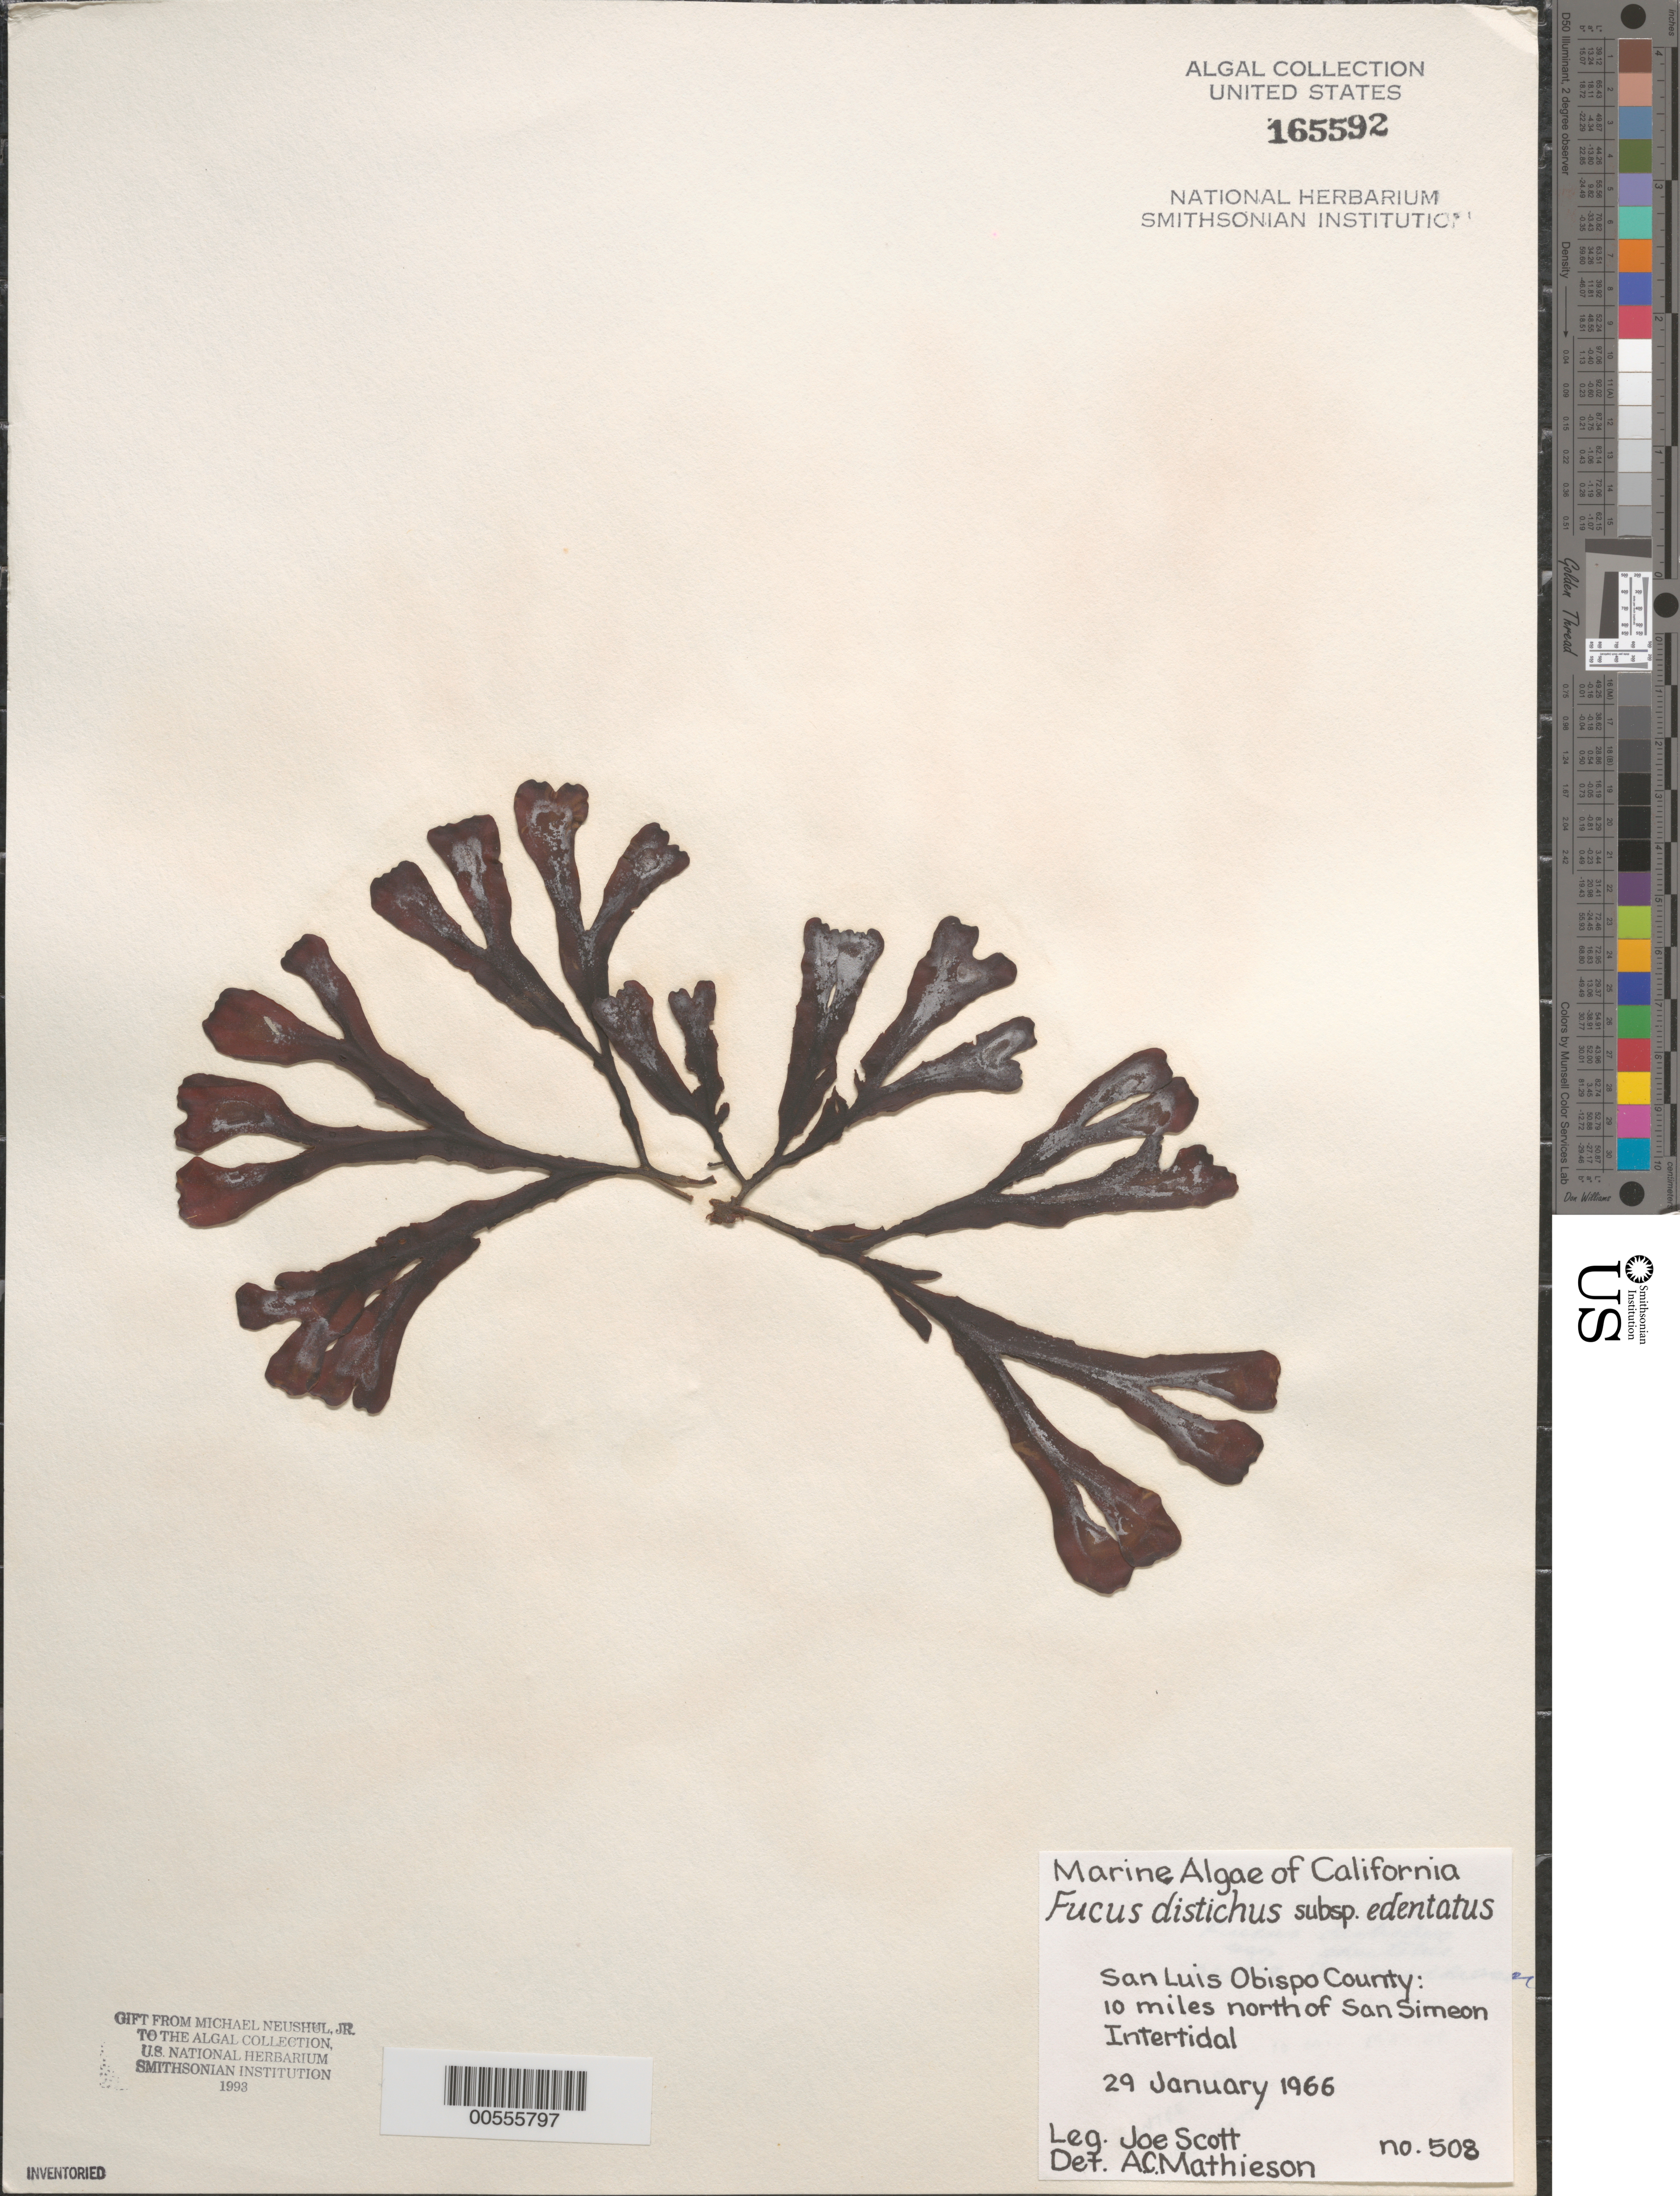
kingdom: Chromista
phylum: Ochrophyta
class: Phaeophyceae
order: Fucales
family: Fucaceae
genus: Fucus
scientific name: Fucus distichus subsp. edentatus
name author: (Bach. Pyl.) H.T. Powell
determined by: Mathieson, A. C.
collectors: J. Scott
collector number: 508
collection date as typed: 29 Jan 1966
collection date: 1966-01-29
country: United States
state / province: California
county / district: San Luis Obispo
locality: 10 miles north of San Simeon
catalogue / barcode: US 165592